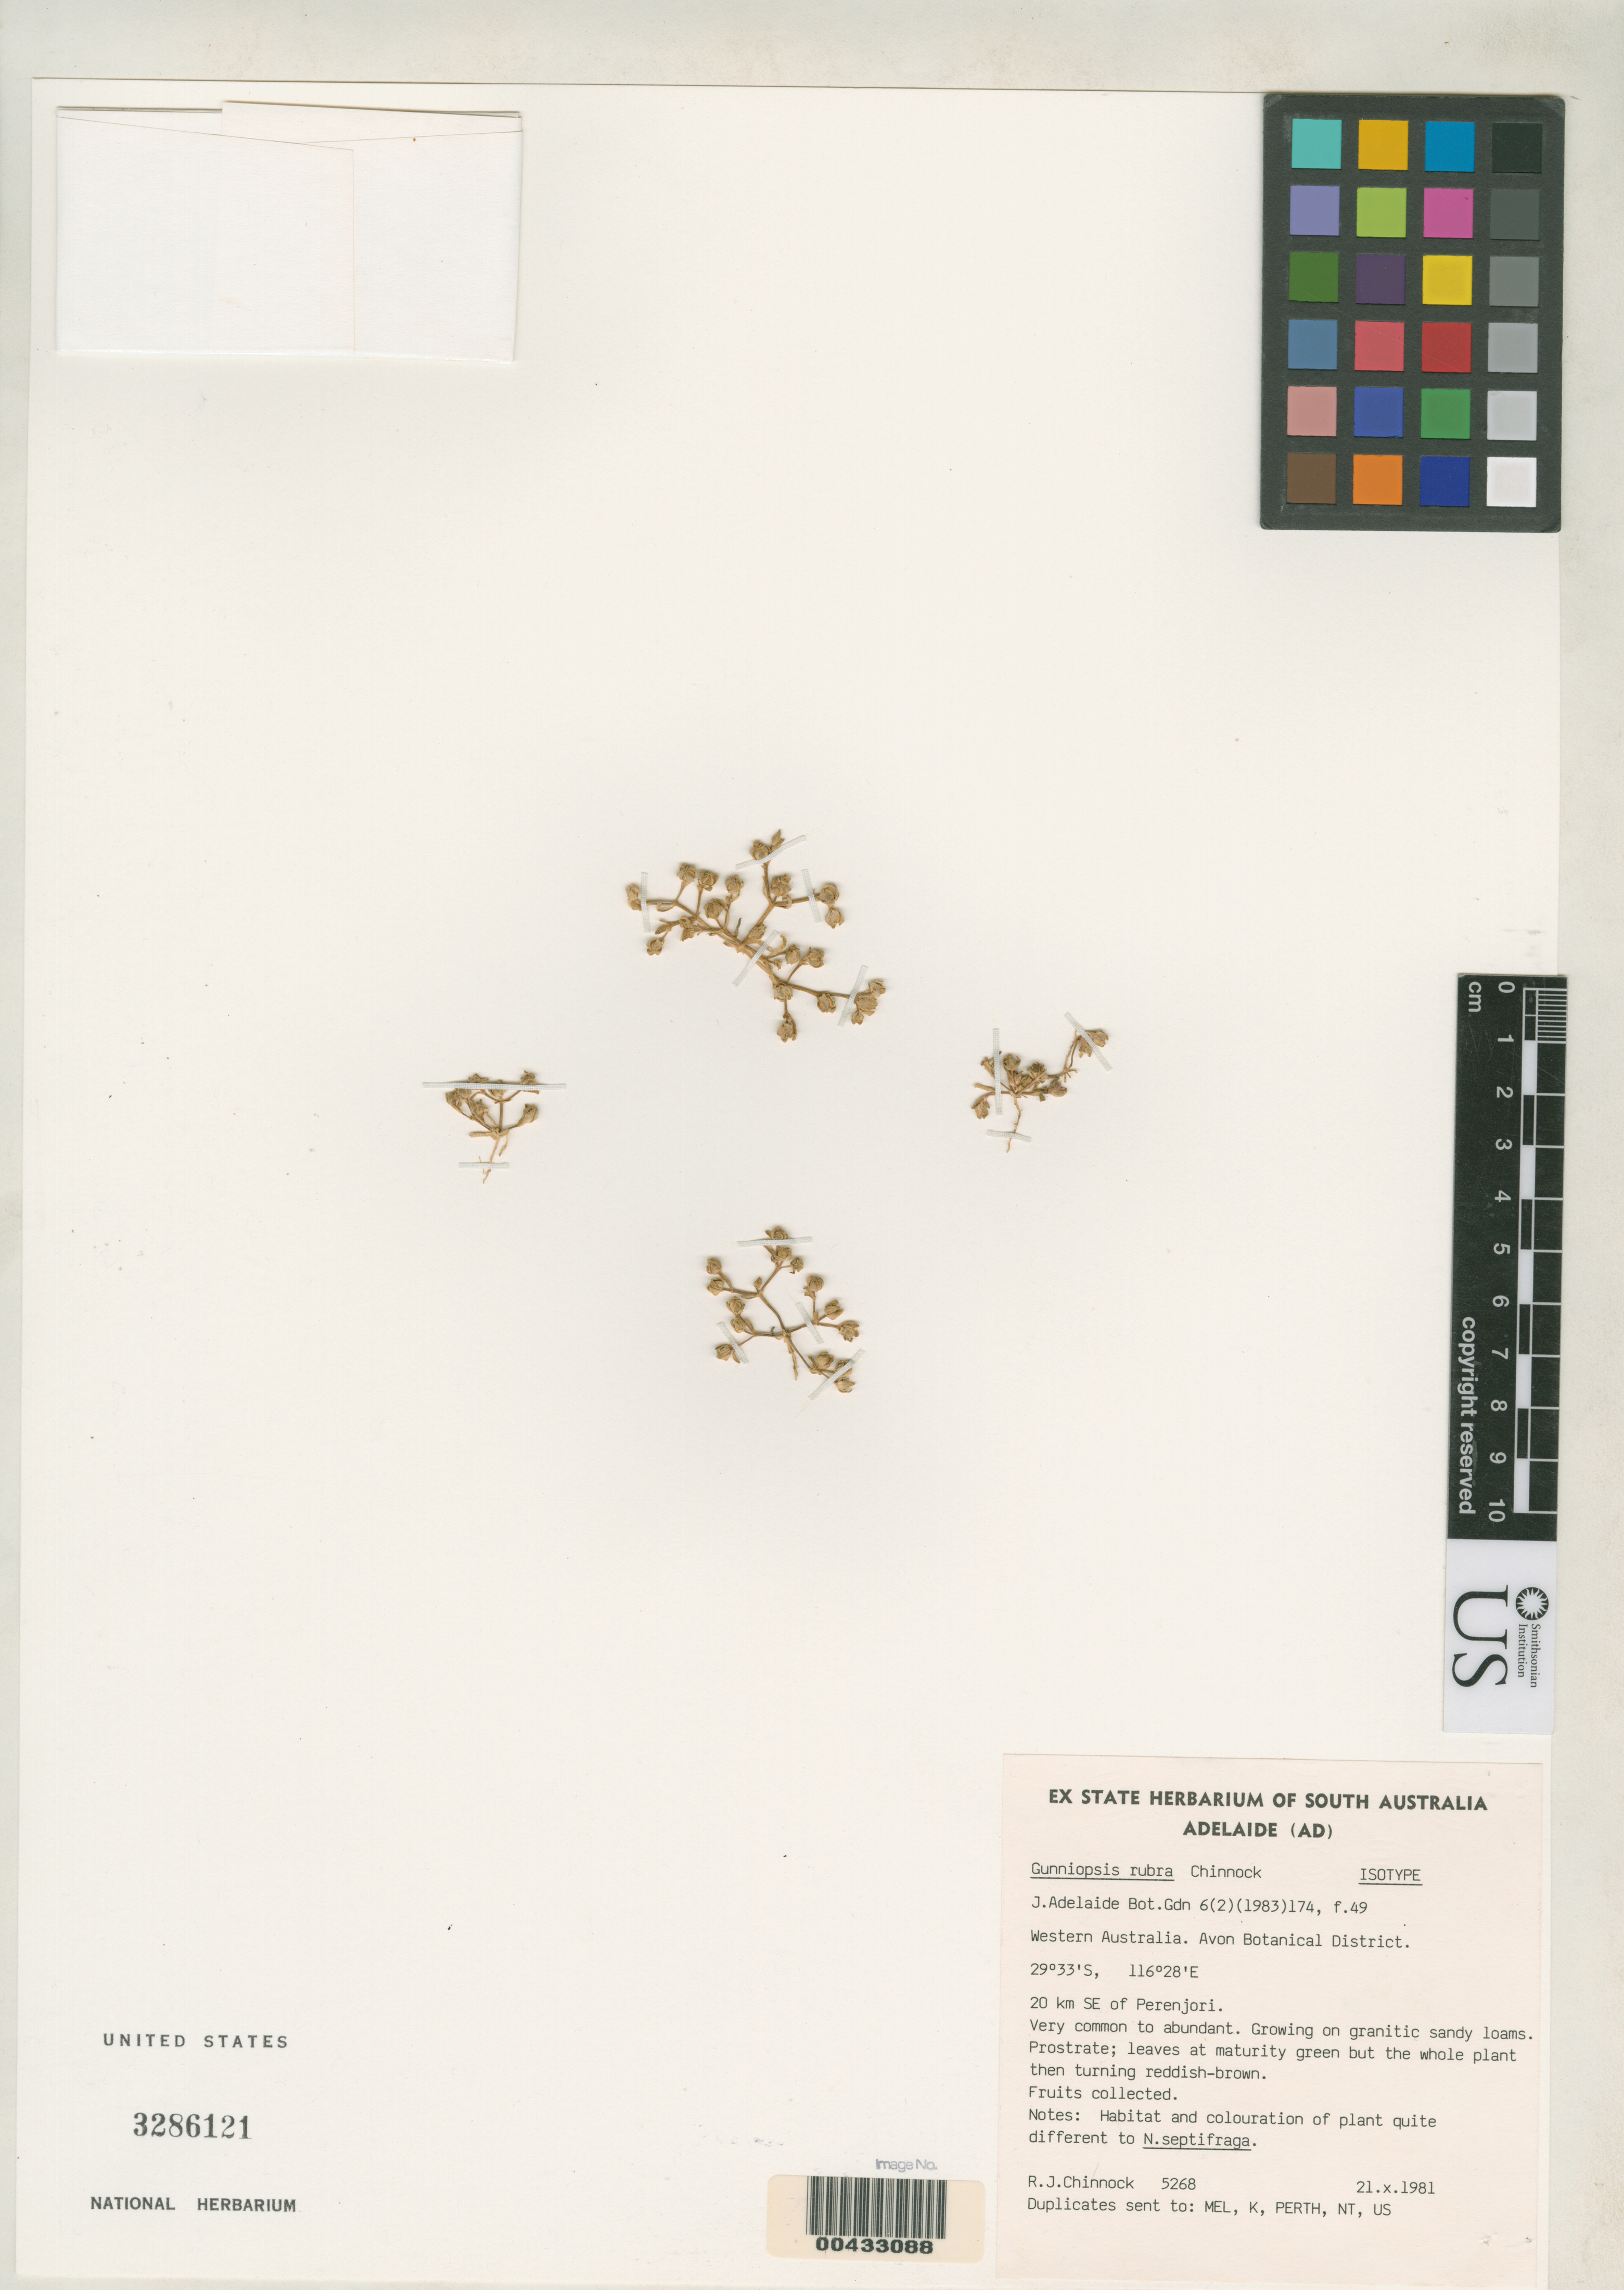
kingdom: Plantae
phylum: Tracheophyta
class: Magnoliopsida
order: Caryophyllales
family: Aizoaceae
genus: Gunniopsis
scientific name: Gunniopsis rubra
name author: Chinnock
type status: Isotype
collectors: R. J. Chinnock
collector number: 5268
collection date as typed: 21 Oct 1981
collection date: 1981-10-21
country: Australia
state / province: Western Australia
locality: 20 km SE of Perenjori. Avon Botanical.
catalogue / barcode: US 3286121